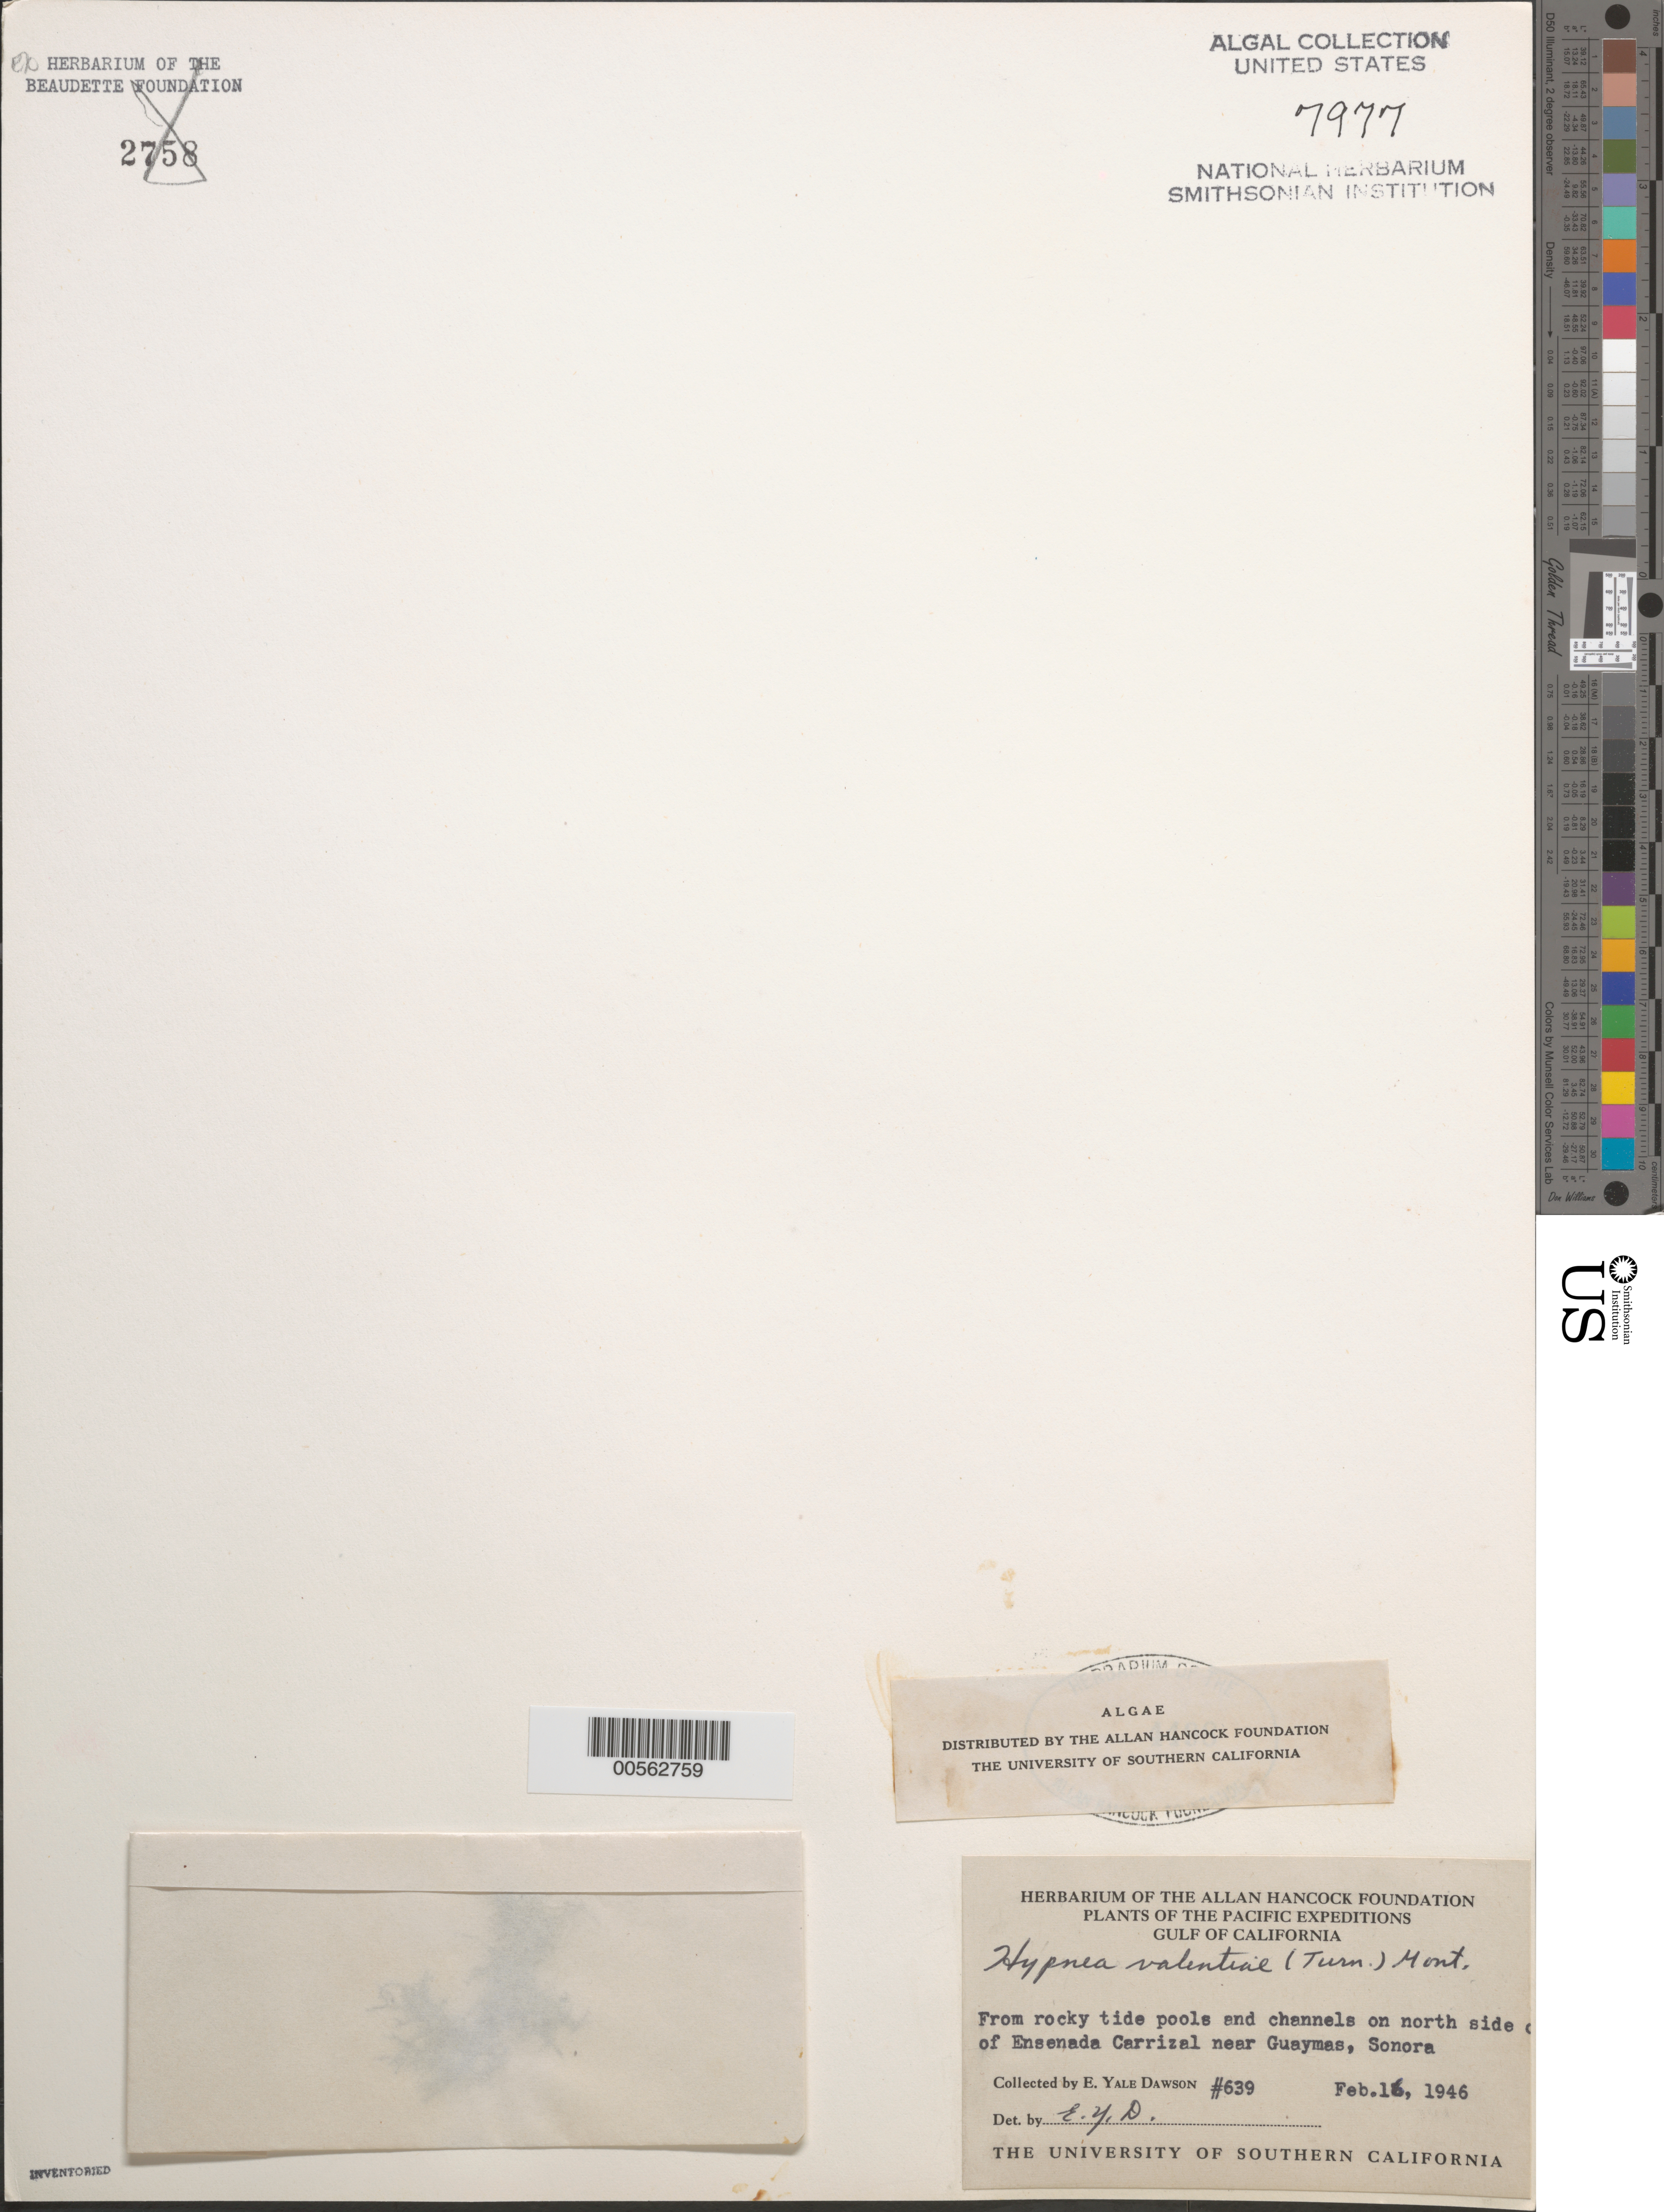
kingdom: Plantae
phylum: Rhodophyta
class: Florideophyceae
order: Gigartinales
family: Cystocloniaceae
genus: Hypnea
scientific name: Hypnea valentiae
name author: (Turner) Mont.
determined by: Dawson, E. Y.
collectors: E. Y. Dawson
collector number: EYD 639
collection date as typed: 16 Feb 1946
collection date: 1946-02-16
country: Mexico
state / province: Sonora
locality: Ensenada Carrizal, near Guaymas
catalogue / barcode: US 7977